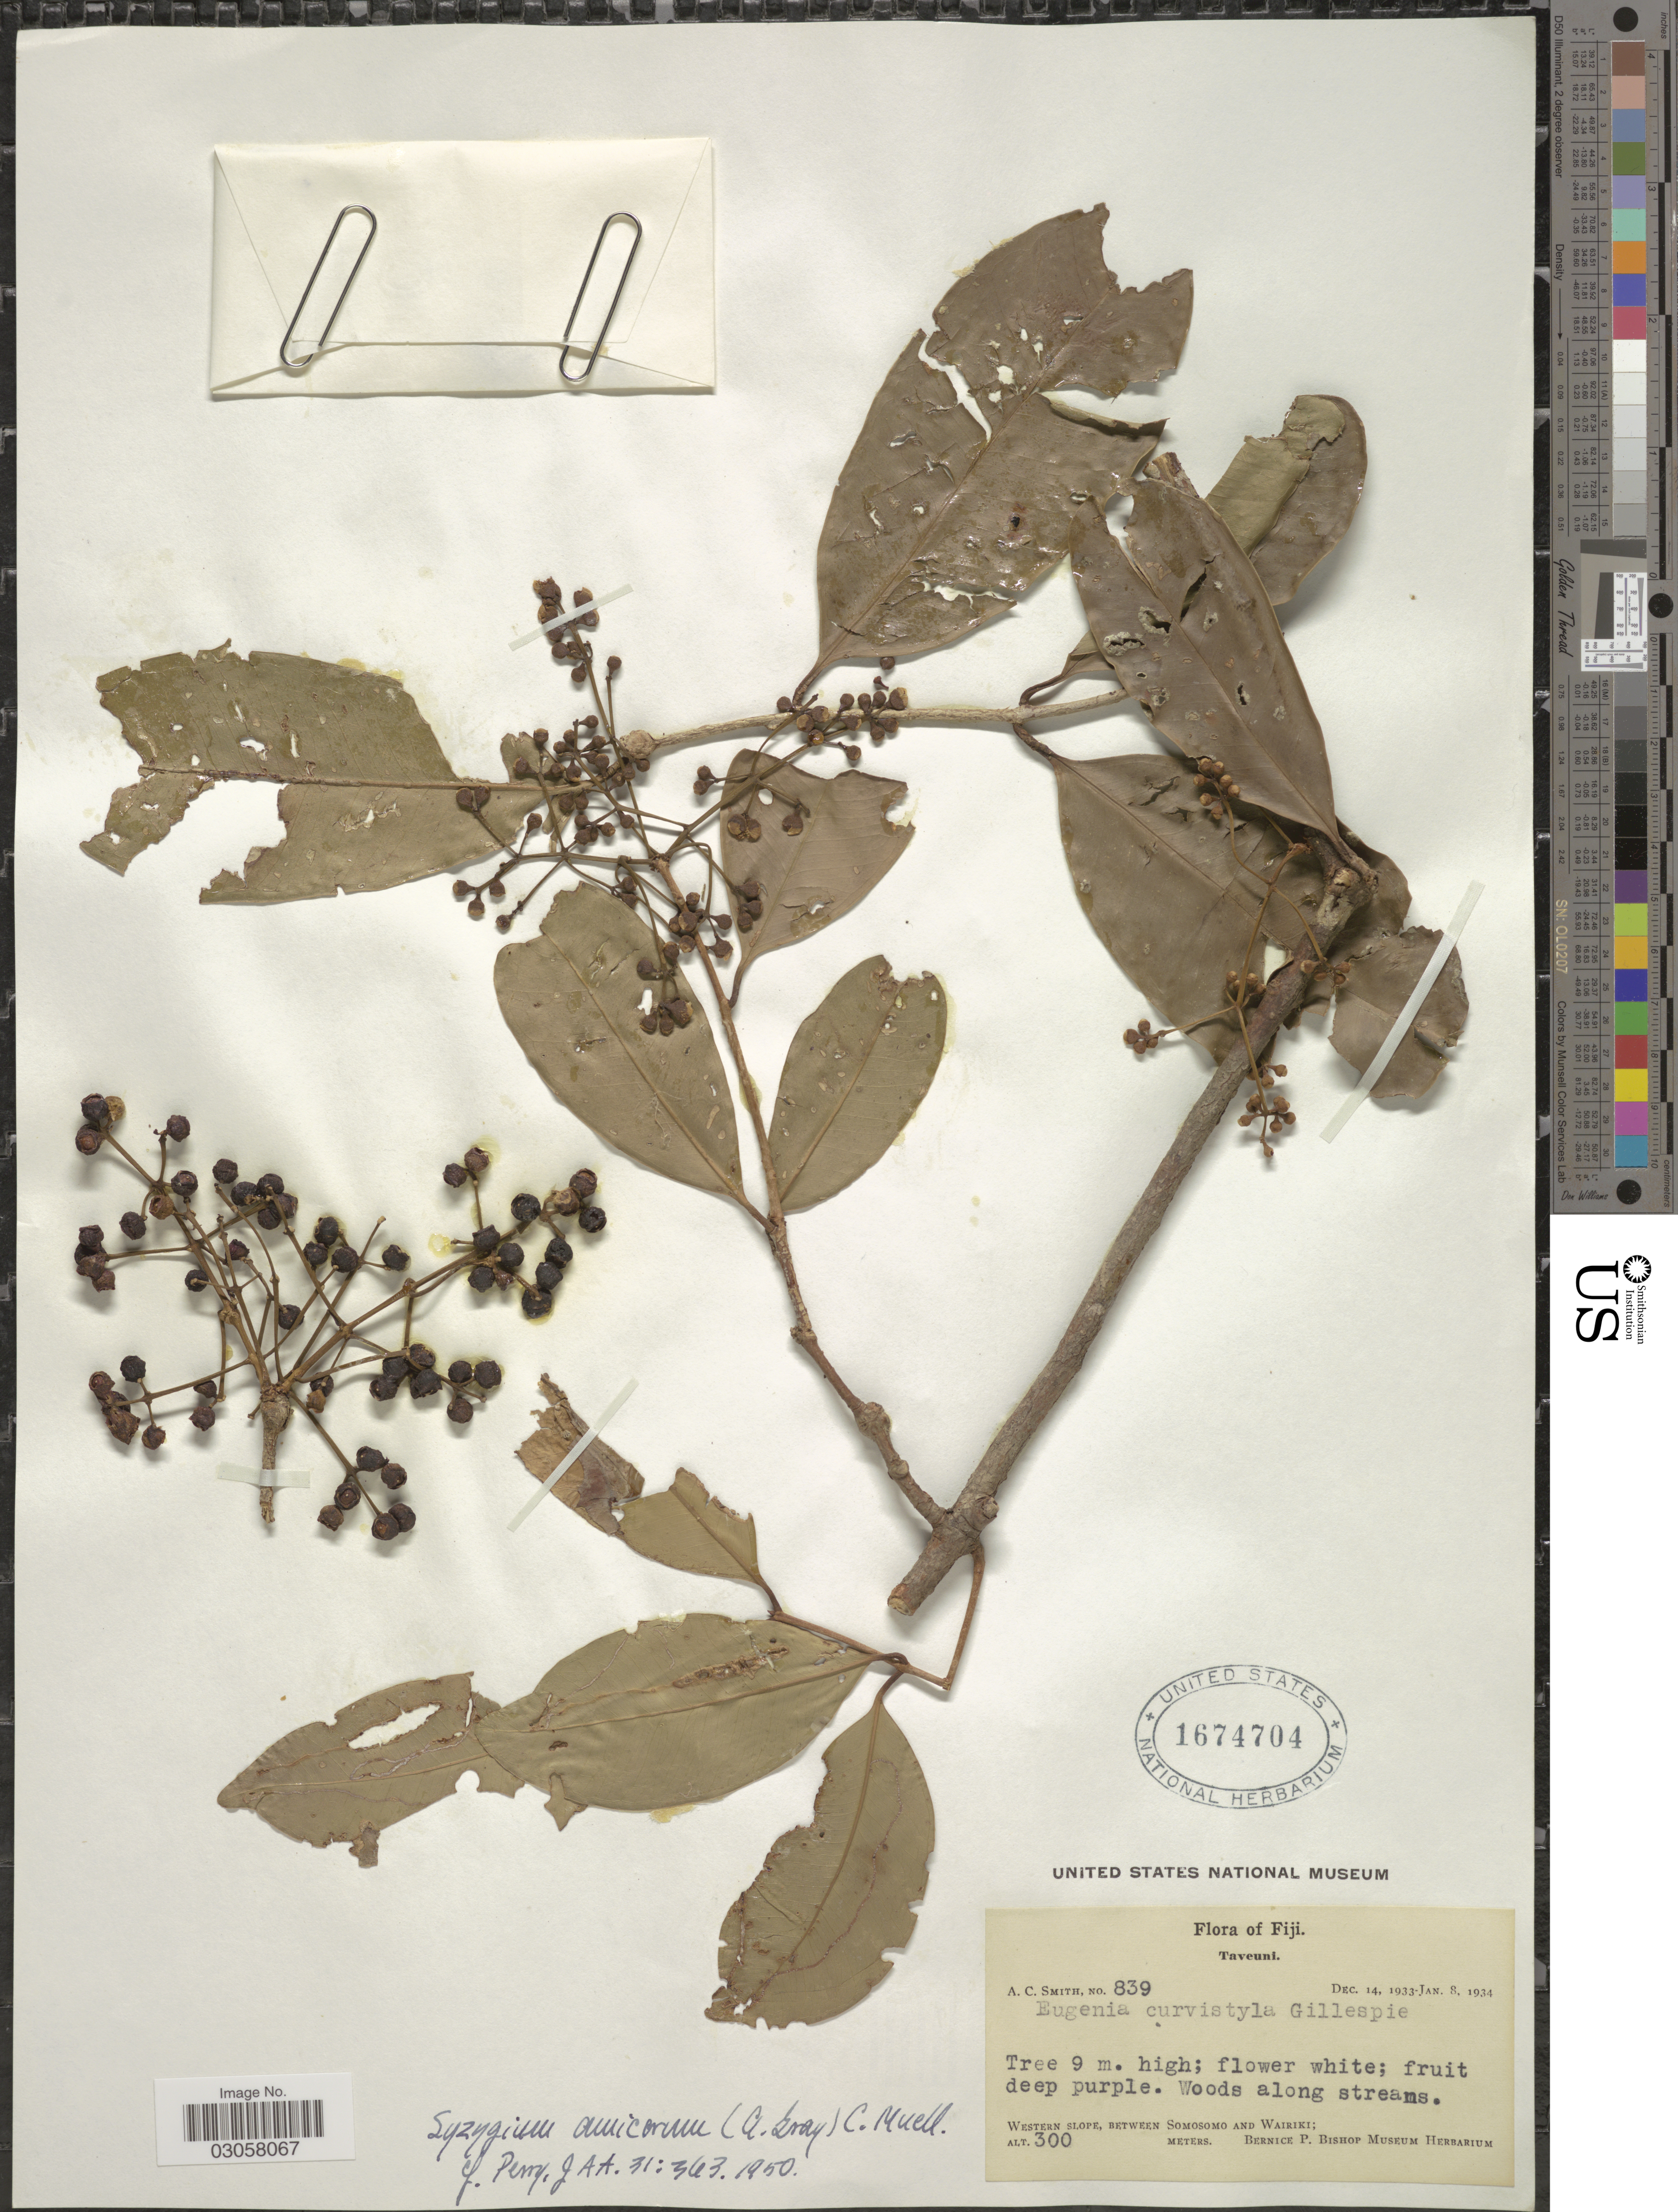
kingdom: Plantae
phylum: Tracheophyta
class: Magnoliopsida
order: Myrtales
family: Myrtaceae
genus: Syzygium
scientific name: Syzygium amicorum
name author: (A. Gray) K. Müller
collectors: A. C. Smith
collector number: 839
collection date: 1933-12-14/1934-01-08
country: Fiji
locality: Taveuni. Western slope, between Somosomo and Wairiki.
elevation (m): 300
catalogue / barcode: US 1674704